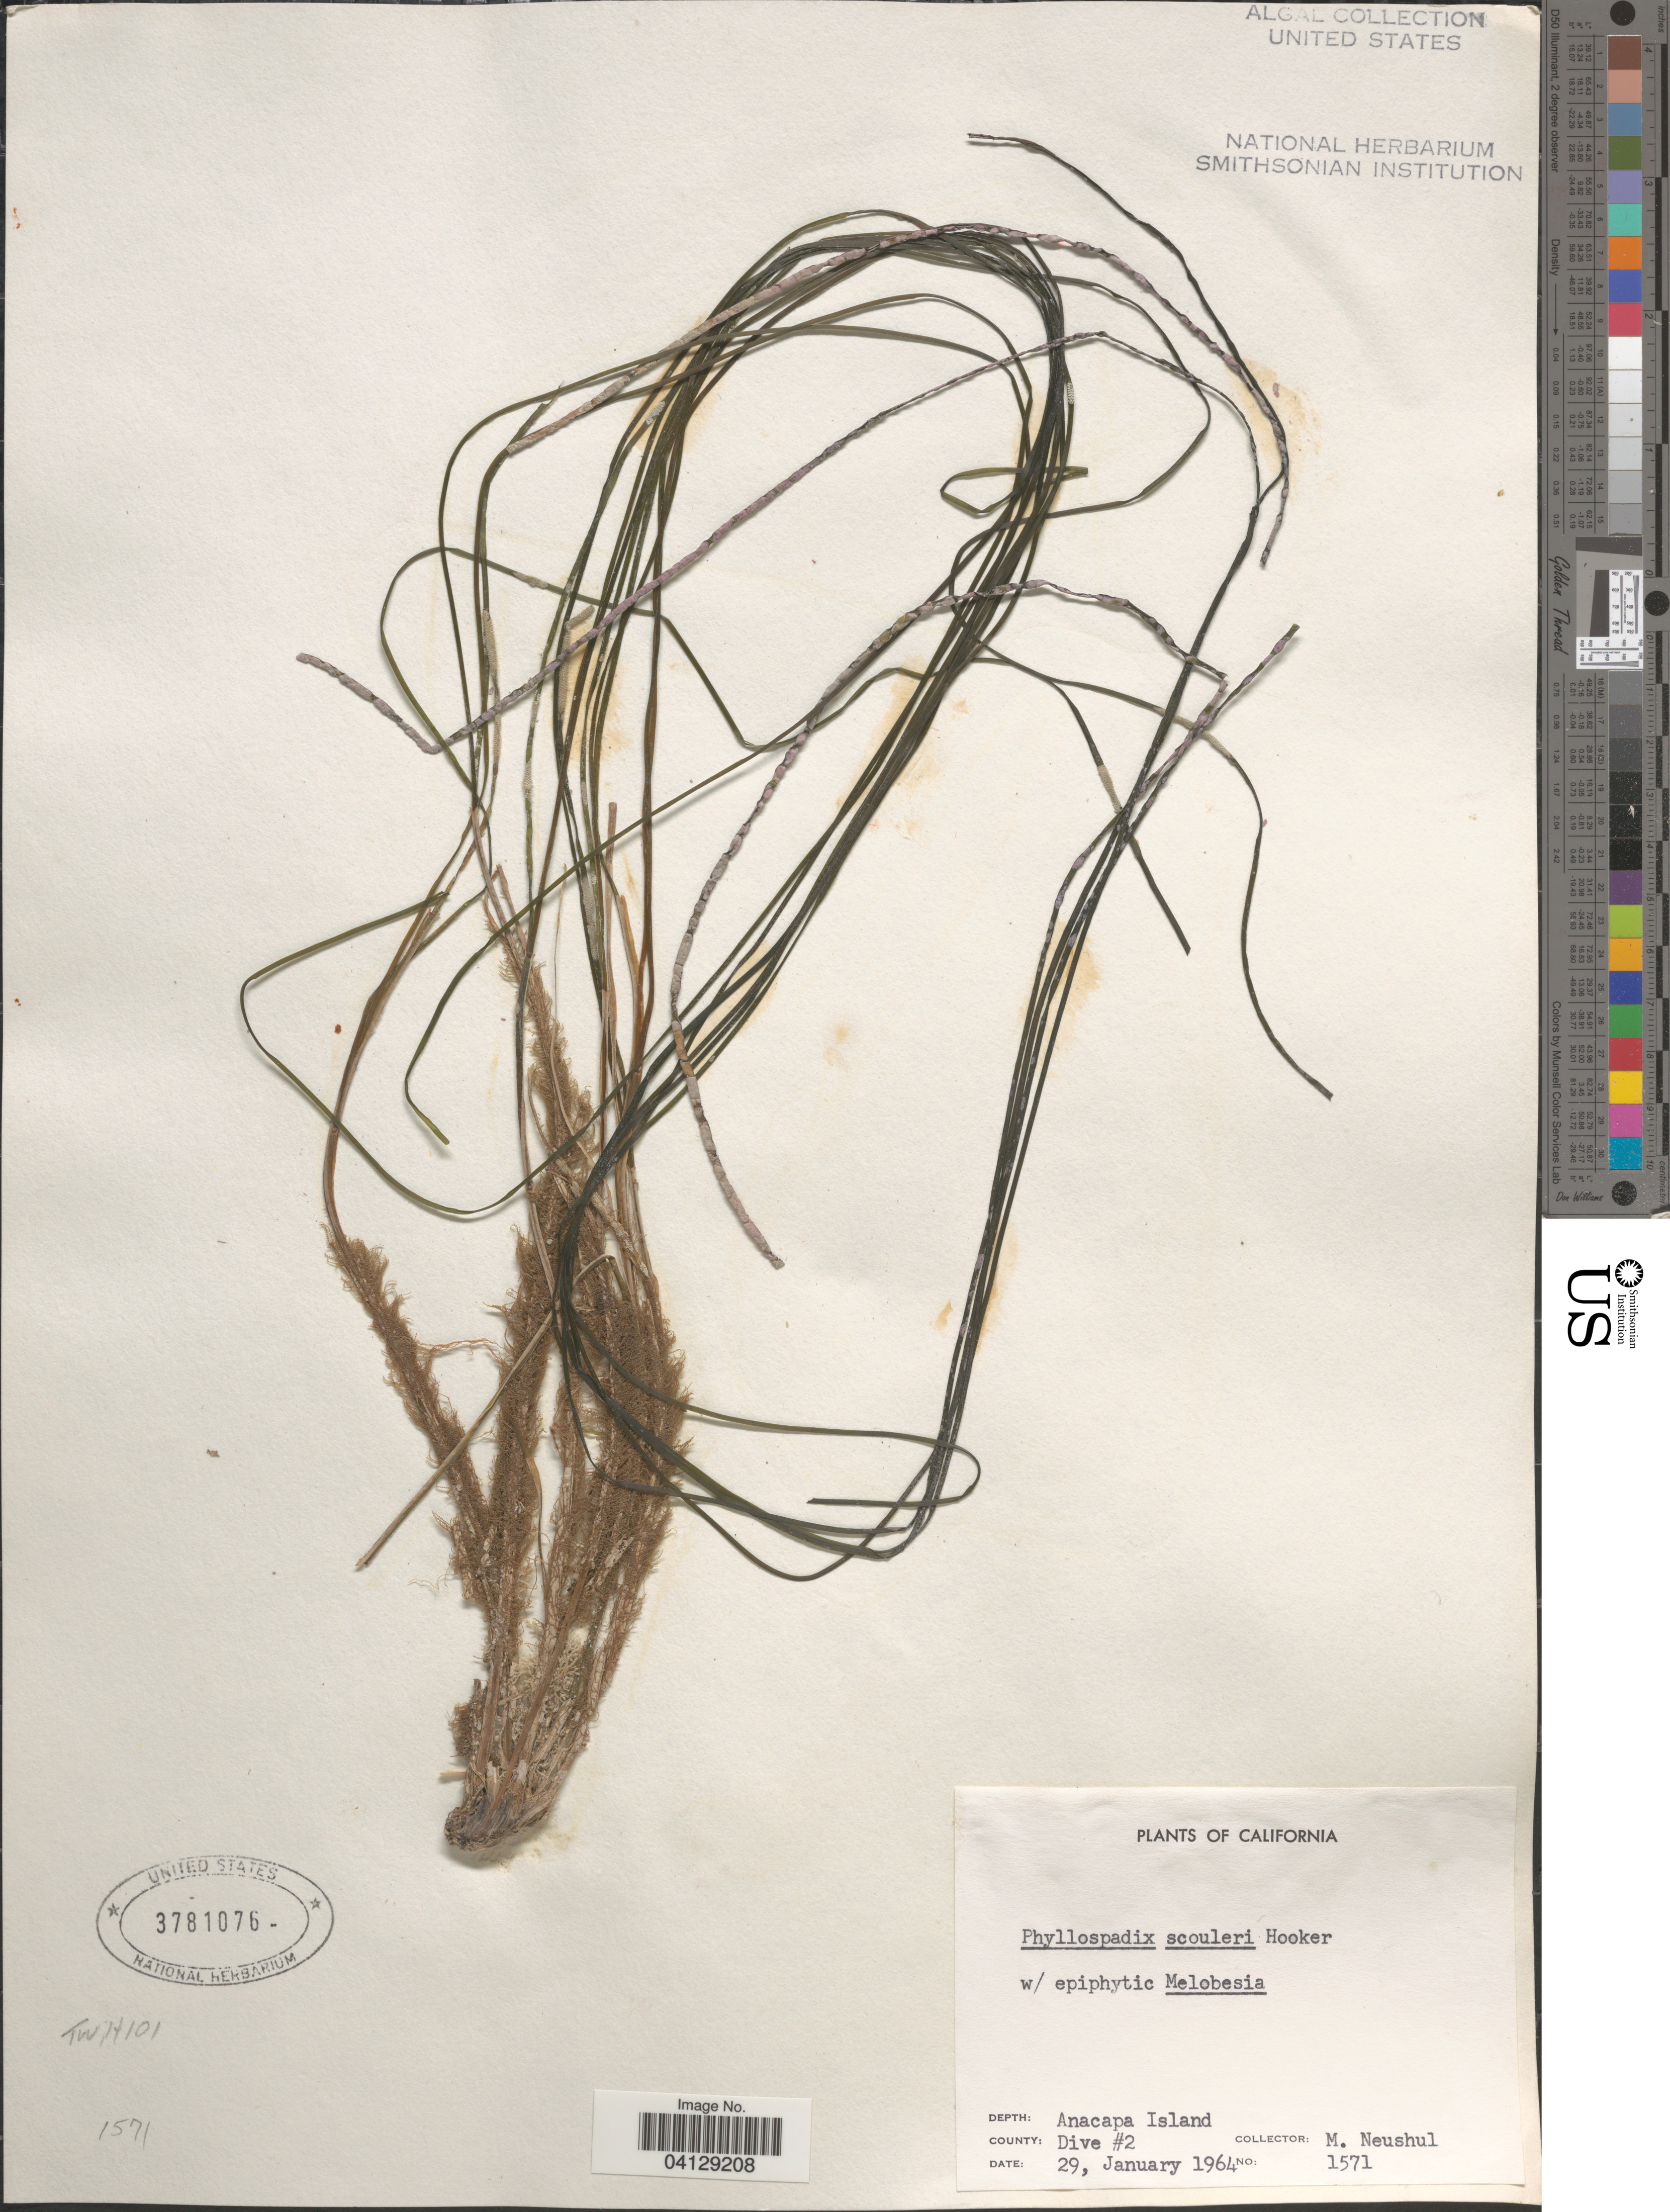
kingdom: Plantae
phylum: Tracheophyta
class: Liliopsida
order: Alismatales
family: Zosteraceae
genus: Phyllospadix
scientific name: Phyllospadix scouleri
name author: Hook.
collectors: M. Neushul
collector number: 1571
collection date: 1964-01-29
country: United States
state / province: California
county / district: Ventura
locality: Anacapa Island. County: Dive #2.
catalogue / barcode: US 3781076